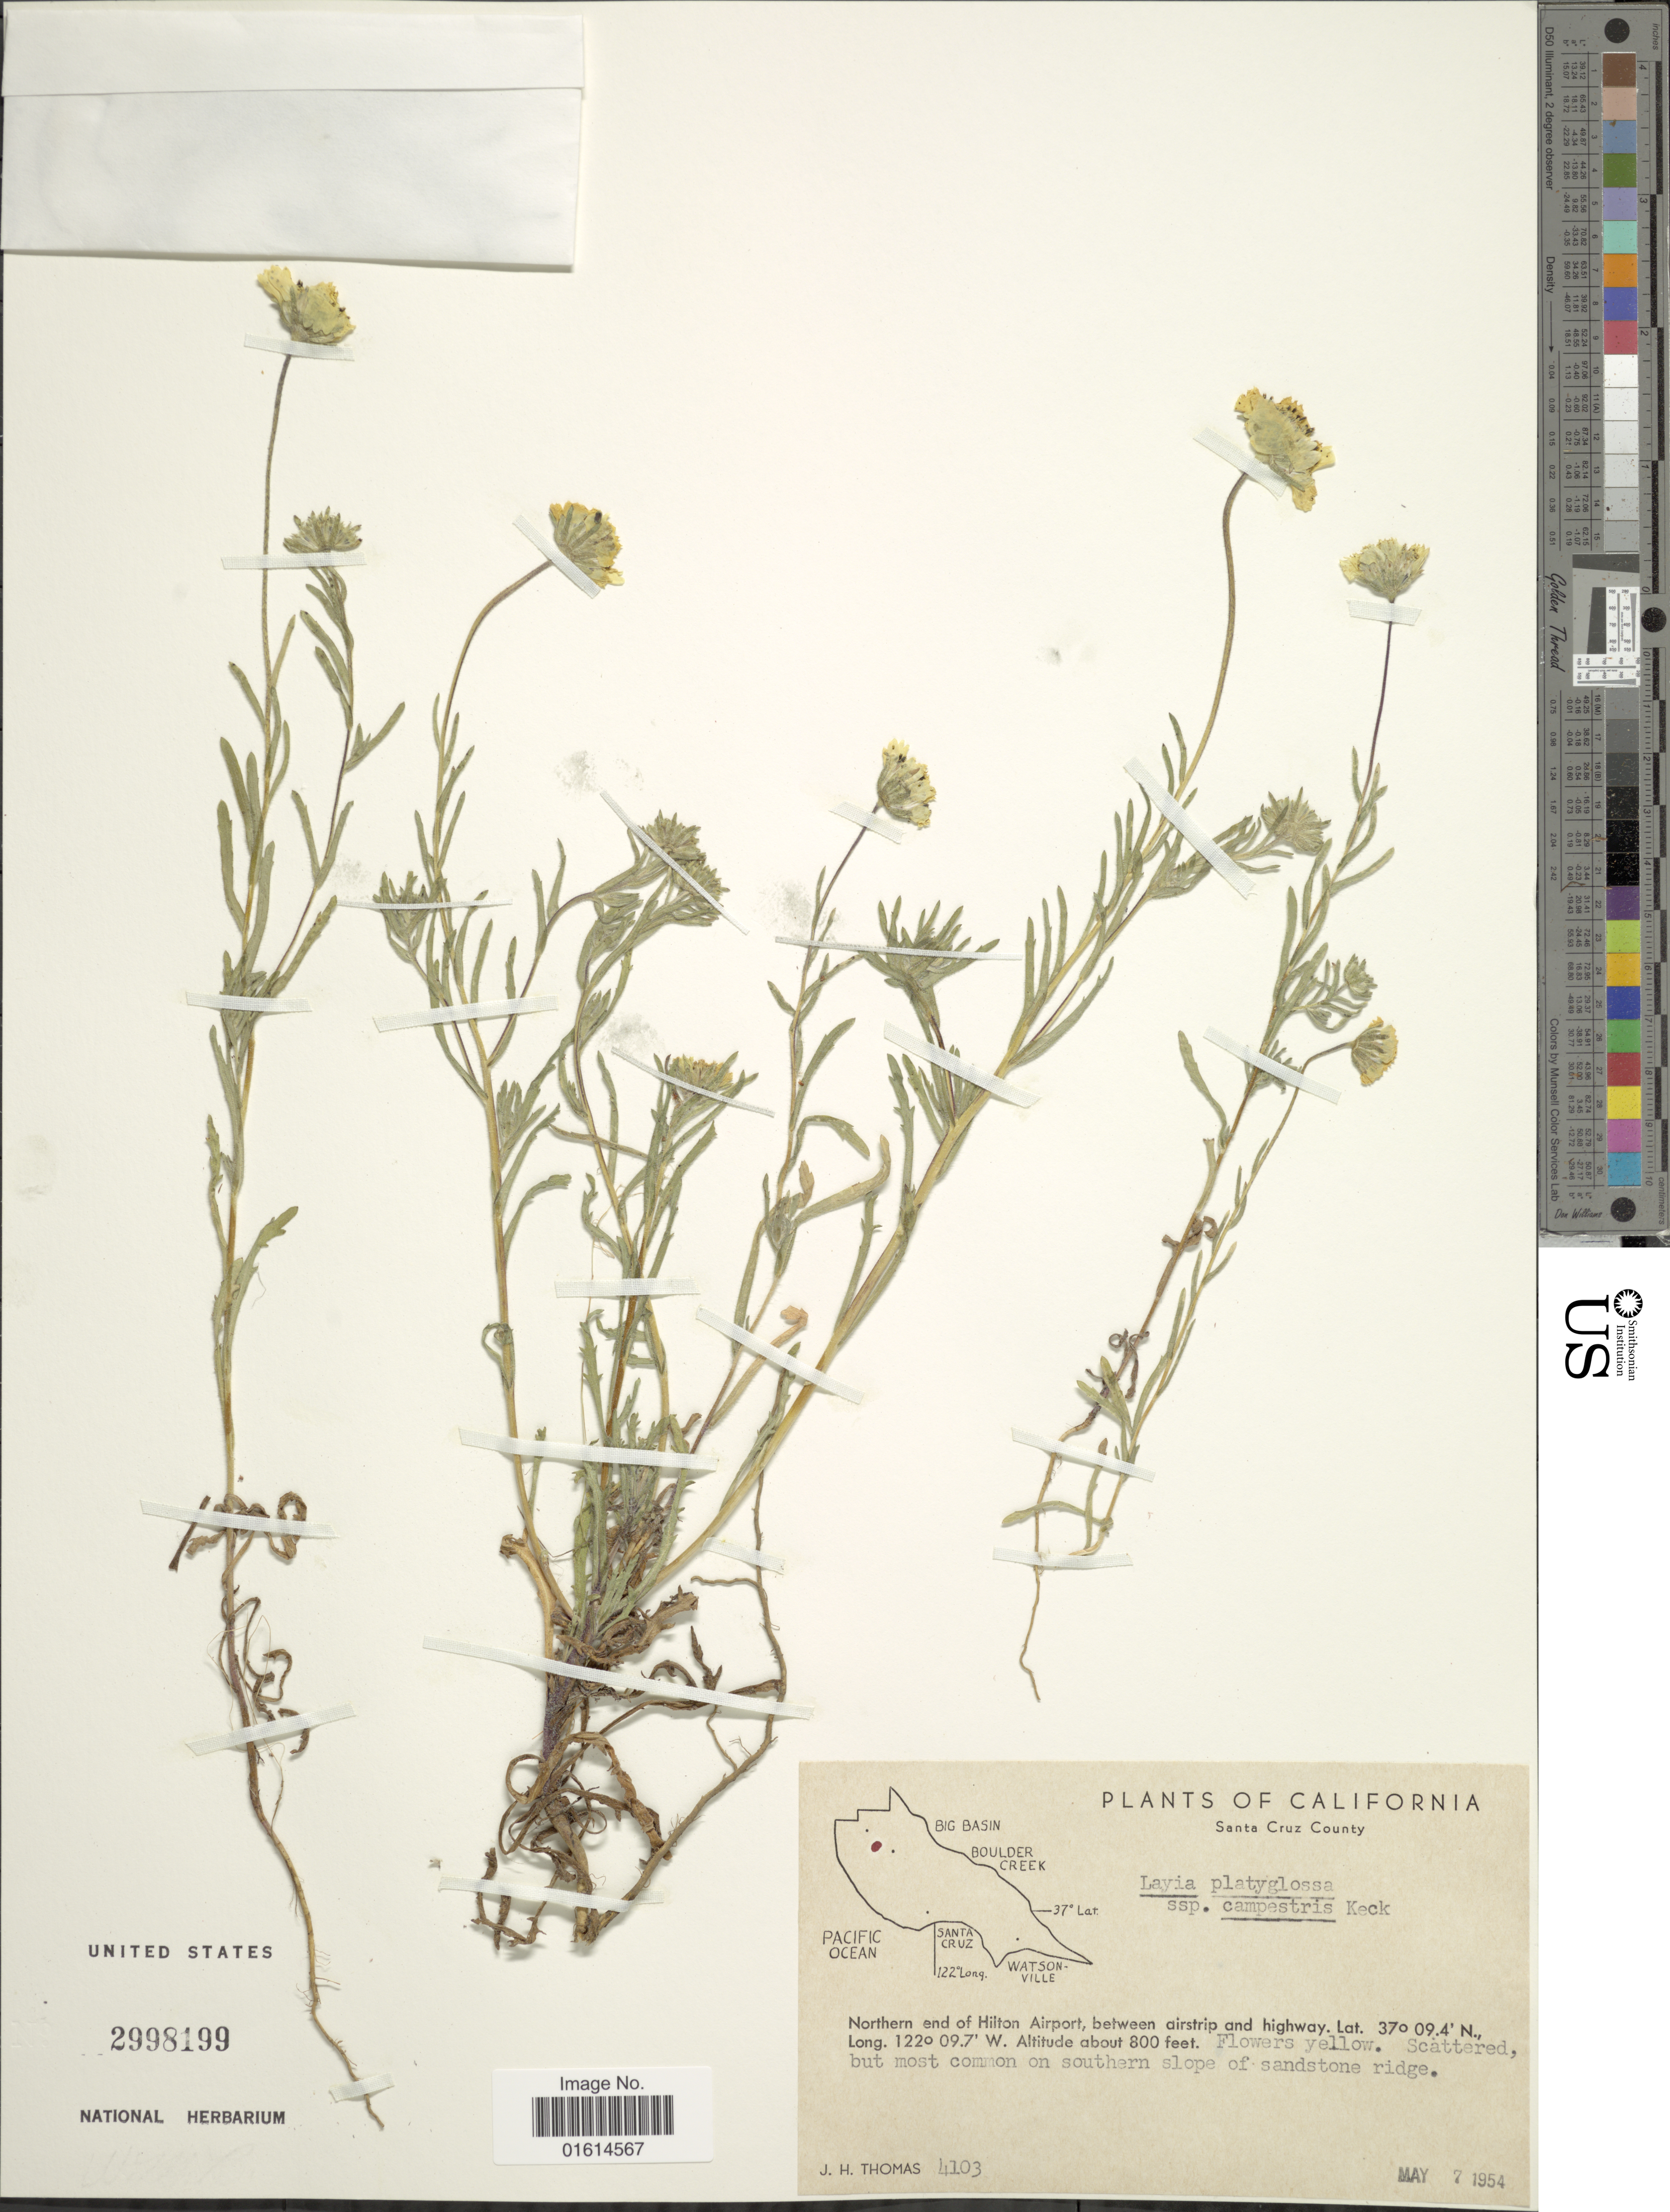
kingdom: Plantae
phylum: Tracheophyta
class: Magnoliopsida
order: Asterales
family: Asteraceae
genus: Layia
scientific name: Layia platyglossa subsp. campestris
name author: D.D. Keck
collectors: J. H. Thomas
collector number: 4103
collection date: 1954-05-07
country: United States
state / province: California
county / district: Santa Cruz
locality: Santa Cruz County, Northern end of Hilton Airport, between airstrip and highway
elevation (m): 244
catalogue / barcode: US 2998199